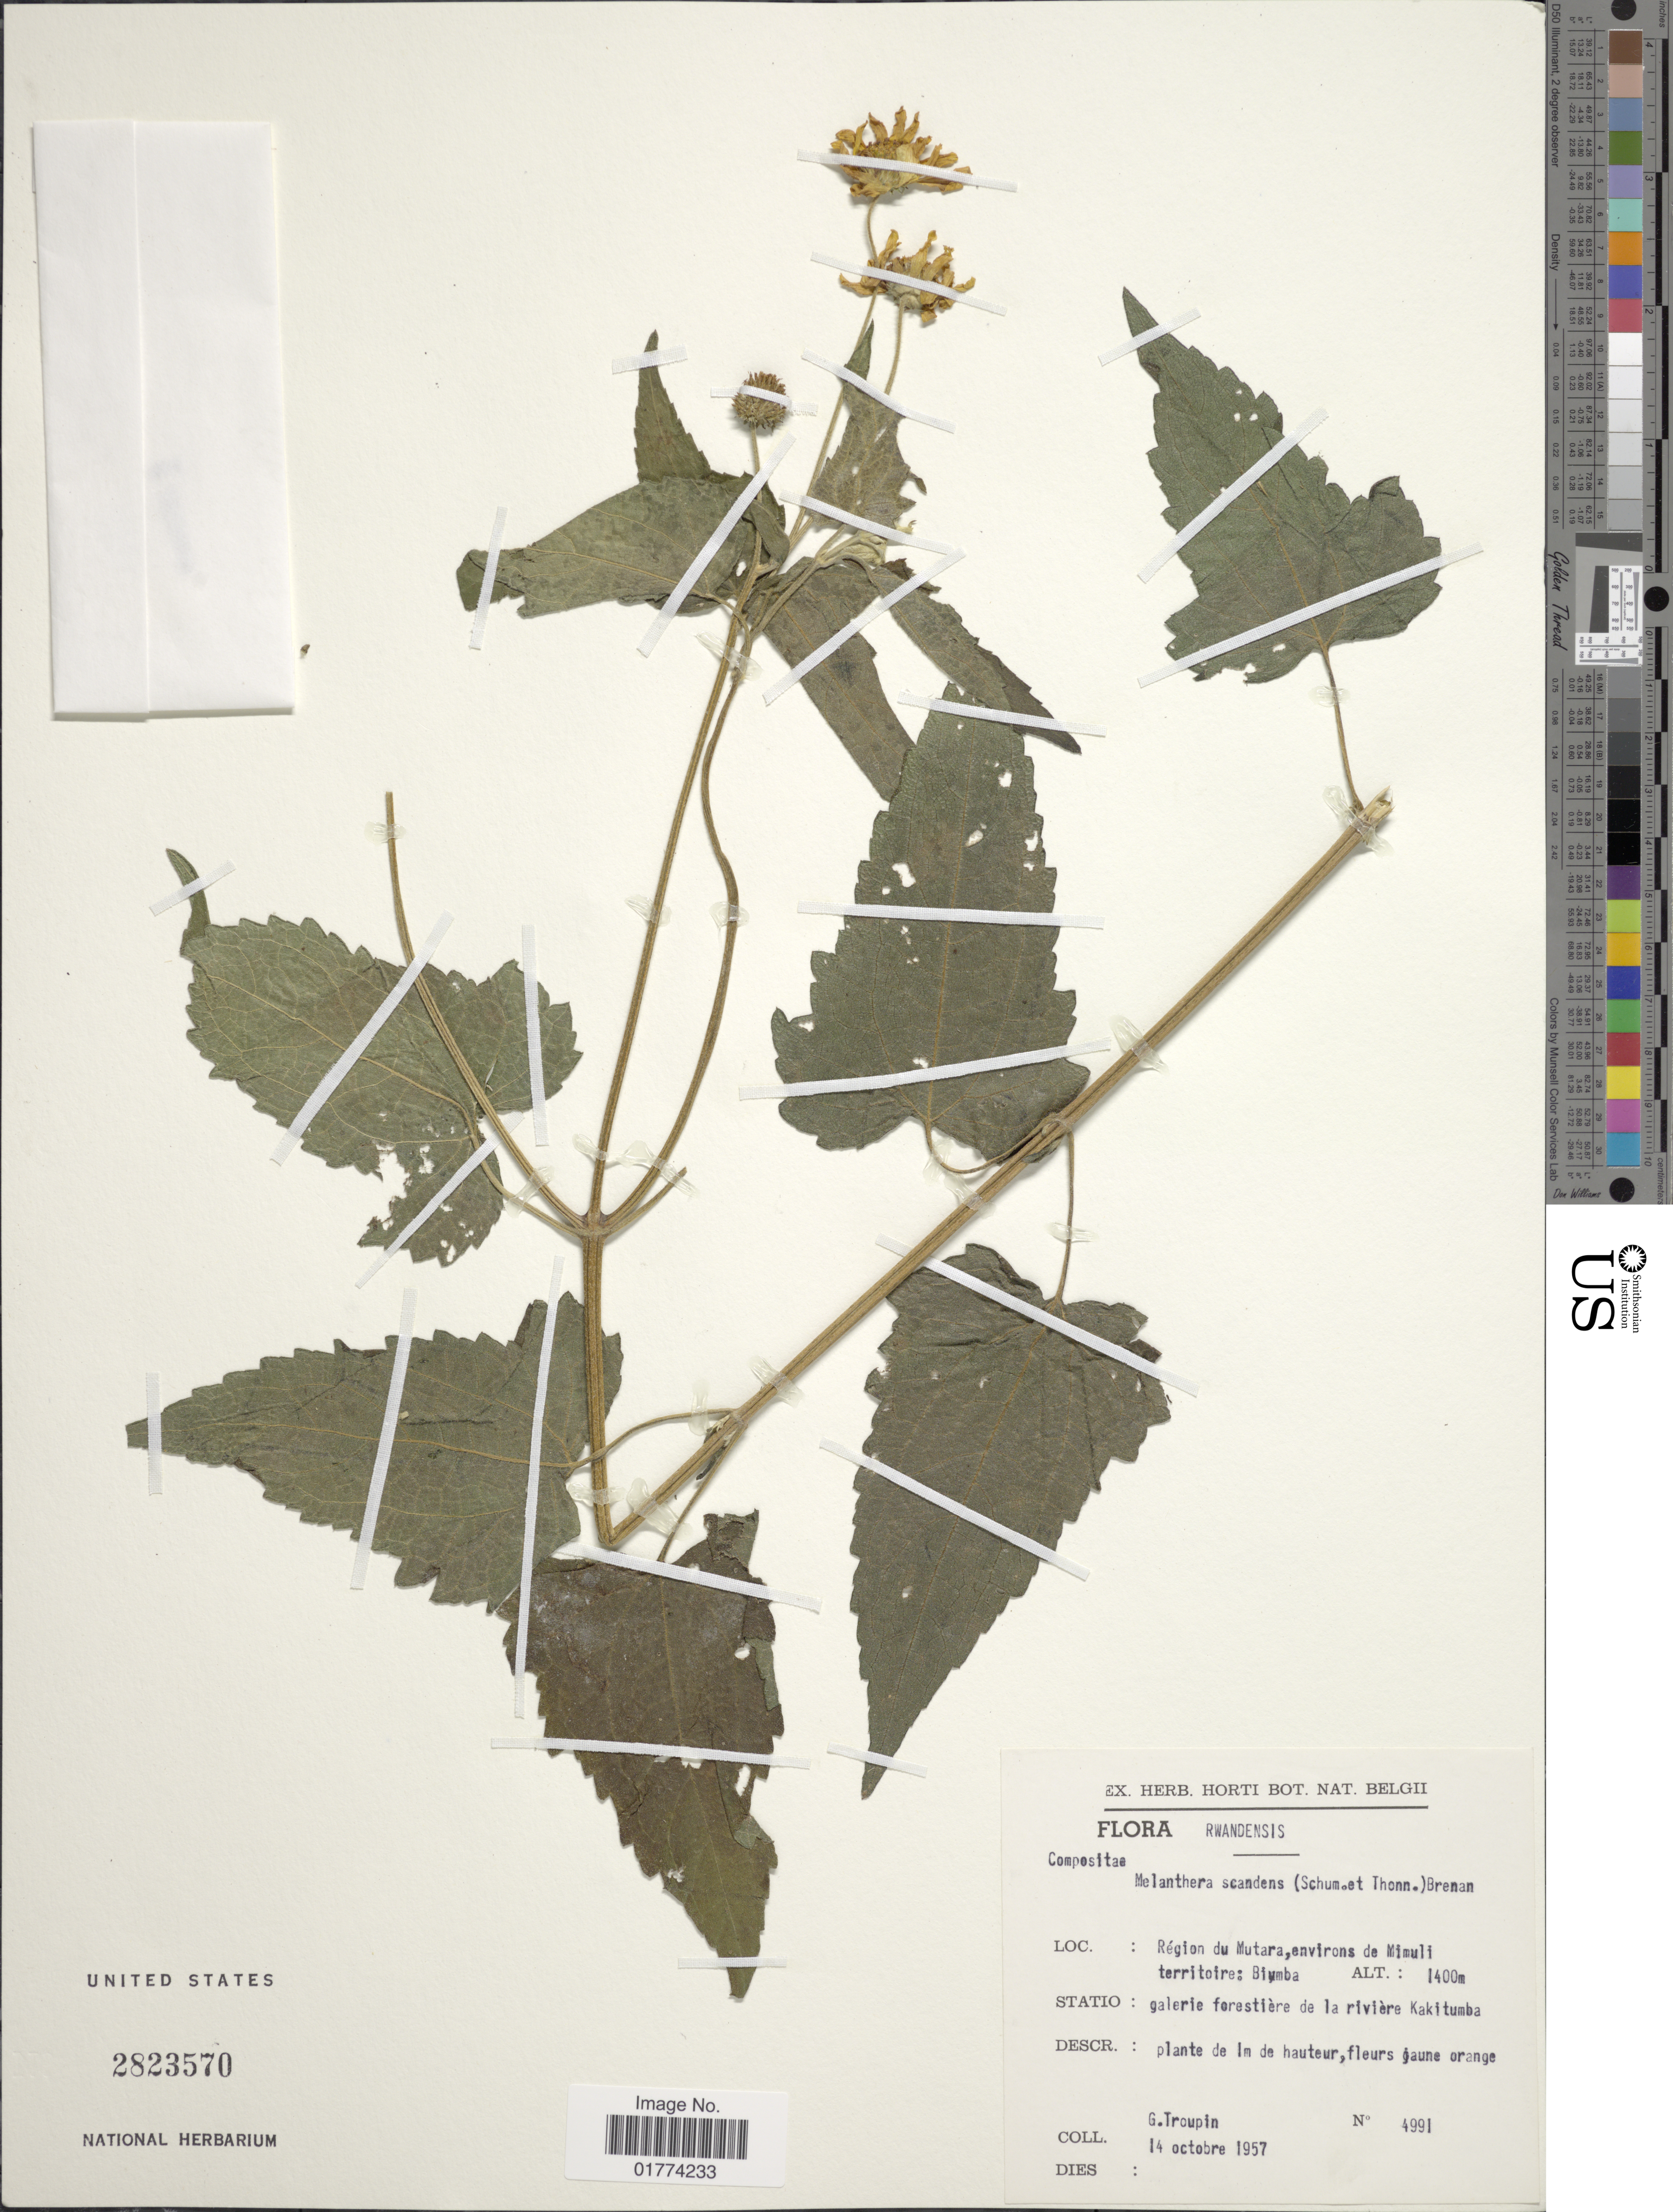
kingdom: Plantae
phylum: Tracheophyta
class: Magnoliopsida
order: Asterales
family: Asteraceae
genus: Melanthera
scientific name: Melanthera scandens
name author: (Schumach. & Thonn.) Brenan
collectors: G. Troupin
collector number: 4991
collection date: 1957-10-14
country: Rwanda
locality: Region du Mutara, environs de Mimuli territoire Biumba la riviere Kakitumba.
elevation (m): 1400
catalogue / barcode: US 2823570